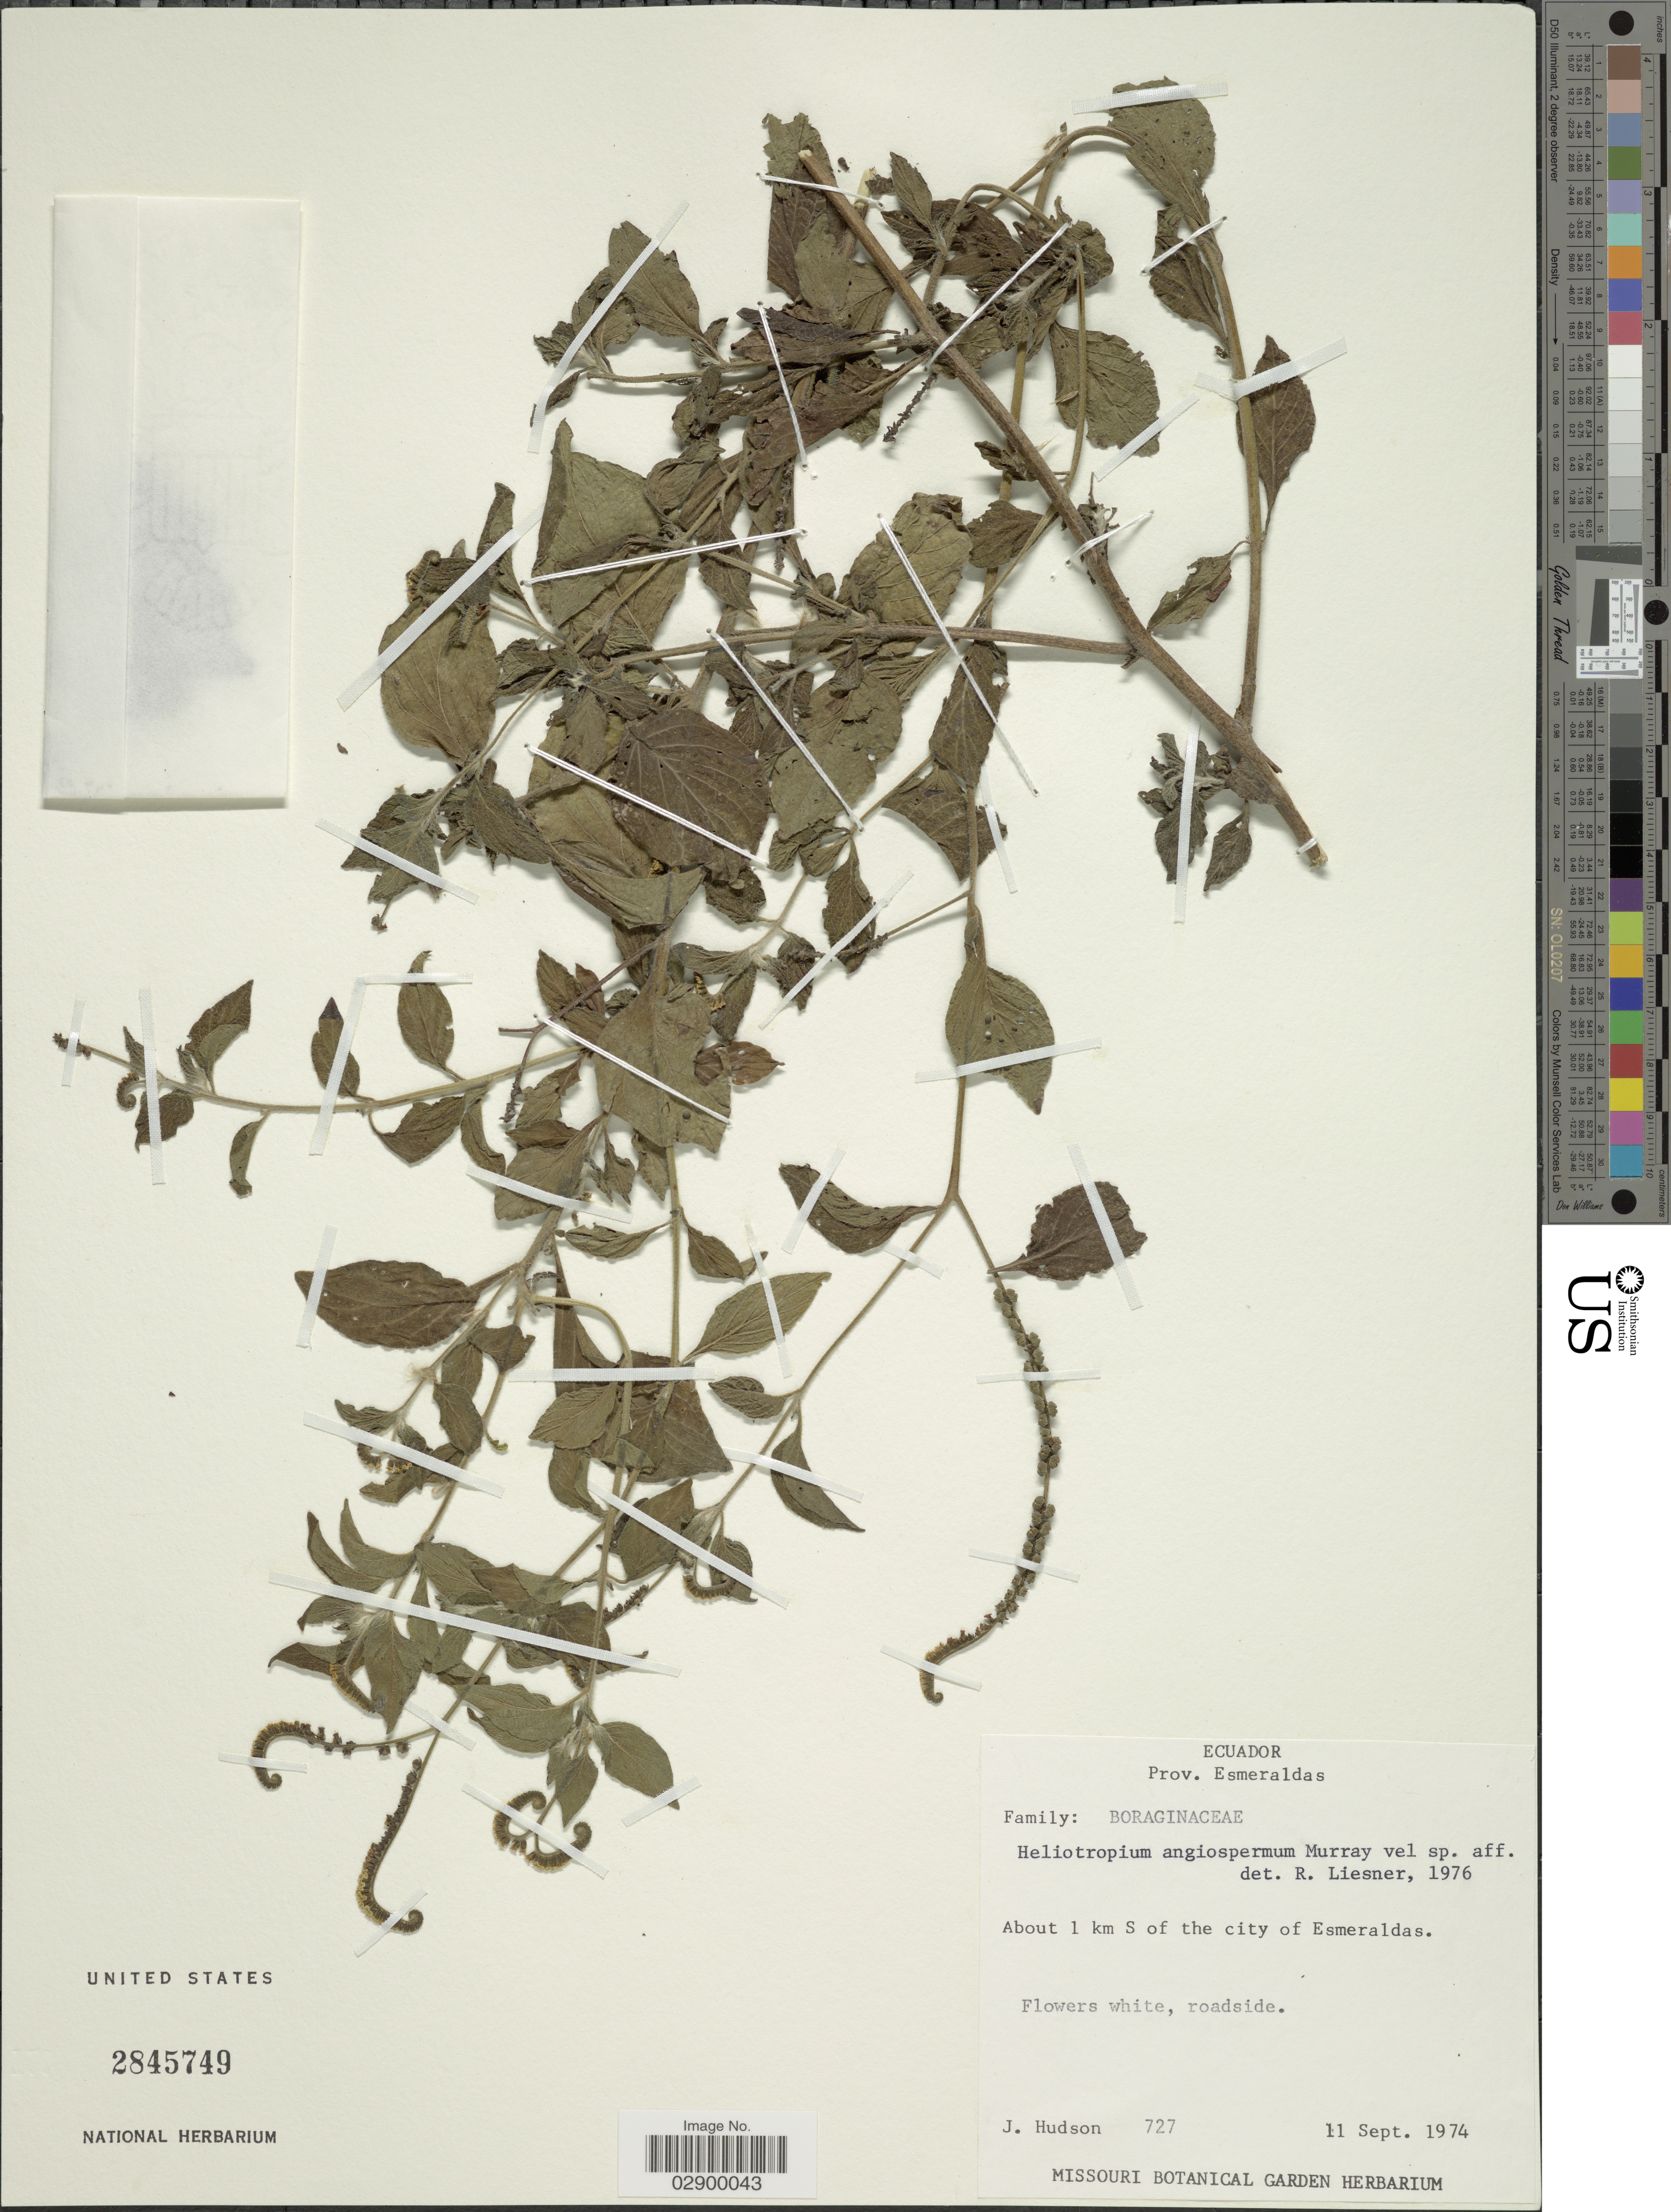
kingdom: Plantae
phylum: Tracheophyta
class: Magnoliopsida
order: Boraginales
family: Heliotropiaceae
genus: Heliotropium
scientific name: Heliotropium angiospermum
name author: Murray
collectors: J. Hudson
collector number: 727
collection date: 1974-09-11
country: Ecuador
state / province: Esmeraldas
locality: About 1 km S of the city of Esmeraldas.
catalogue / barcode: US 2845749